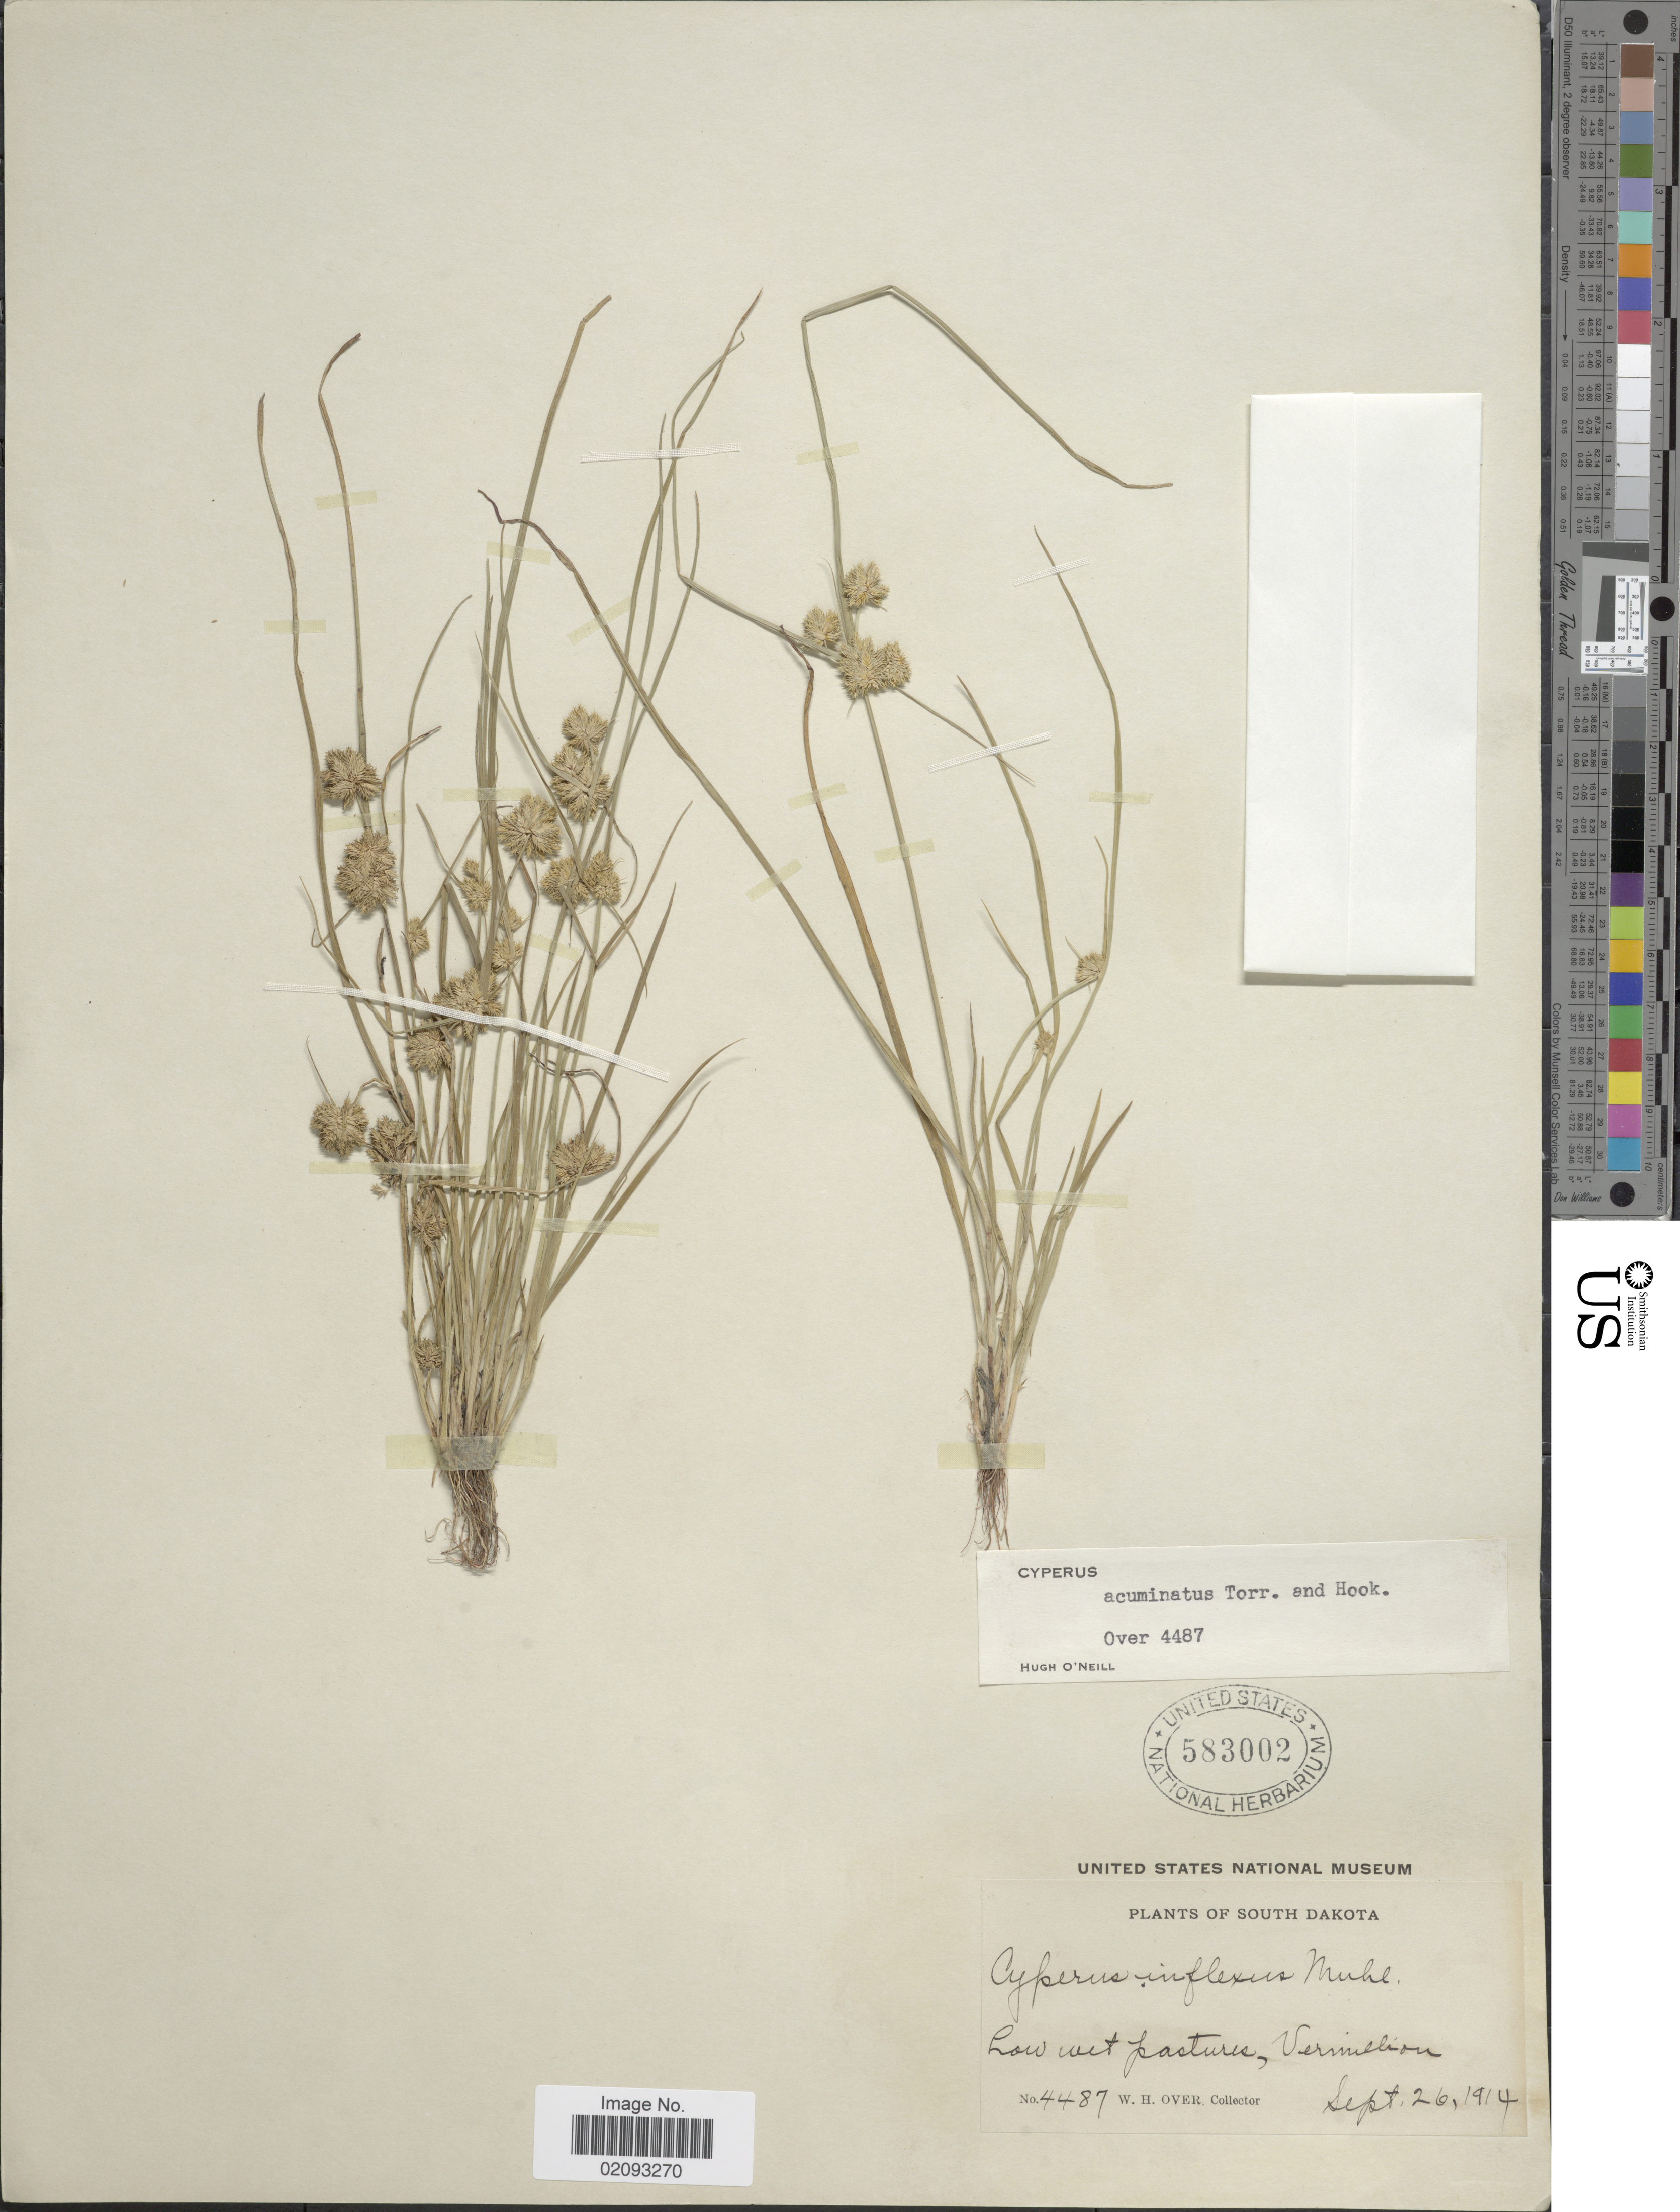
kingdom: Plantae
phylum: Tracheophyta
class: Liliopsida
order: Poales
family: Cyperaceae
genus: Cyperus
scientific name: Cyperus acuminatus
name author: Torr. & Hook.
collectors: W. Over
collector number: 4487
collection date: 1914-09-26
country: United States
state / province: South Dakota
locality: Vermillion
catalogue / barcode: US 583002